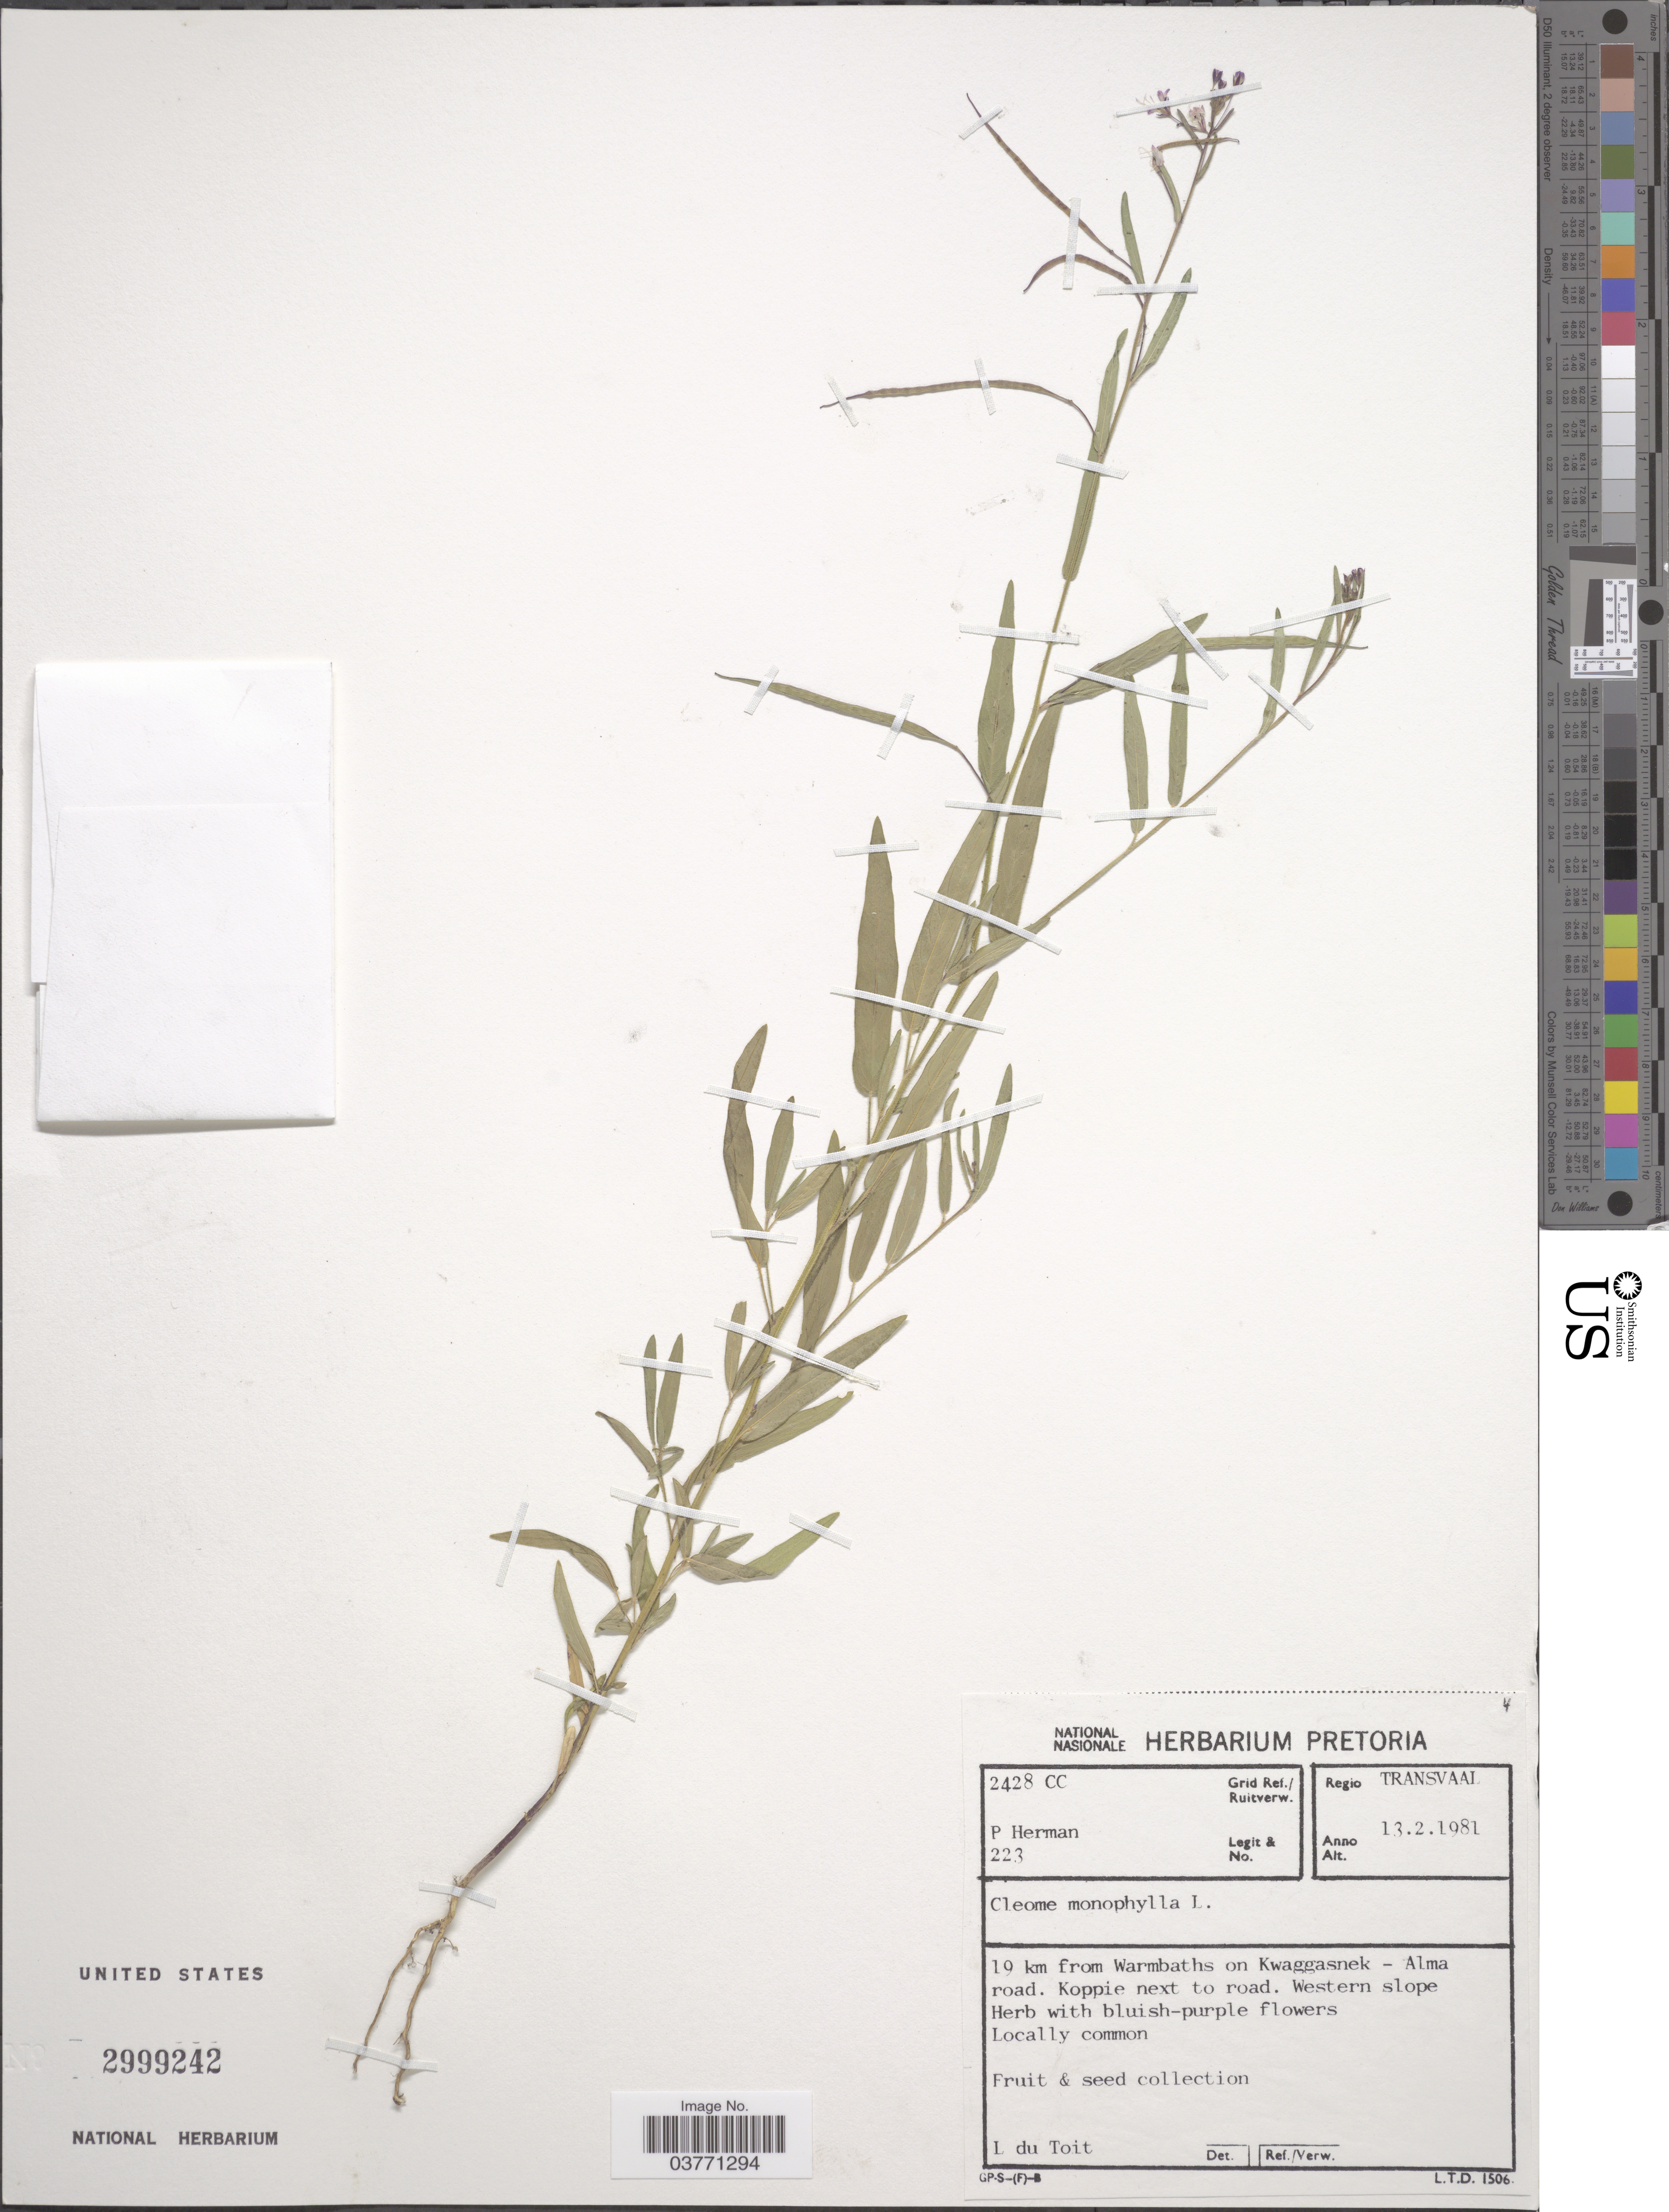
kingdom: Plantae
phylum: Tracheophyta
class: Magnoliopsida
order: Brassicales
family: Cleomaceae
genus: Sieruela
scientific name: Sieruela monophylla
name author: (L.) Roalson & J.C. Hall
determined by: Strong, M. T., (US), Smithsonian Institution - National Museum of Natural History (UNITED STATES)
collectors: P. Herman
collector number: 223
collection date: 1981-02-13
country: South Africa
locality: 2428 CC Grid Ref./ Ruitverw. Regio Transvaal. 19 km from Warmbaths on Kwaggasnek - Alma road. Koppie next to road. Western slope.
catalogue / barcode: US 2999242